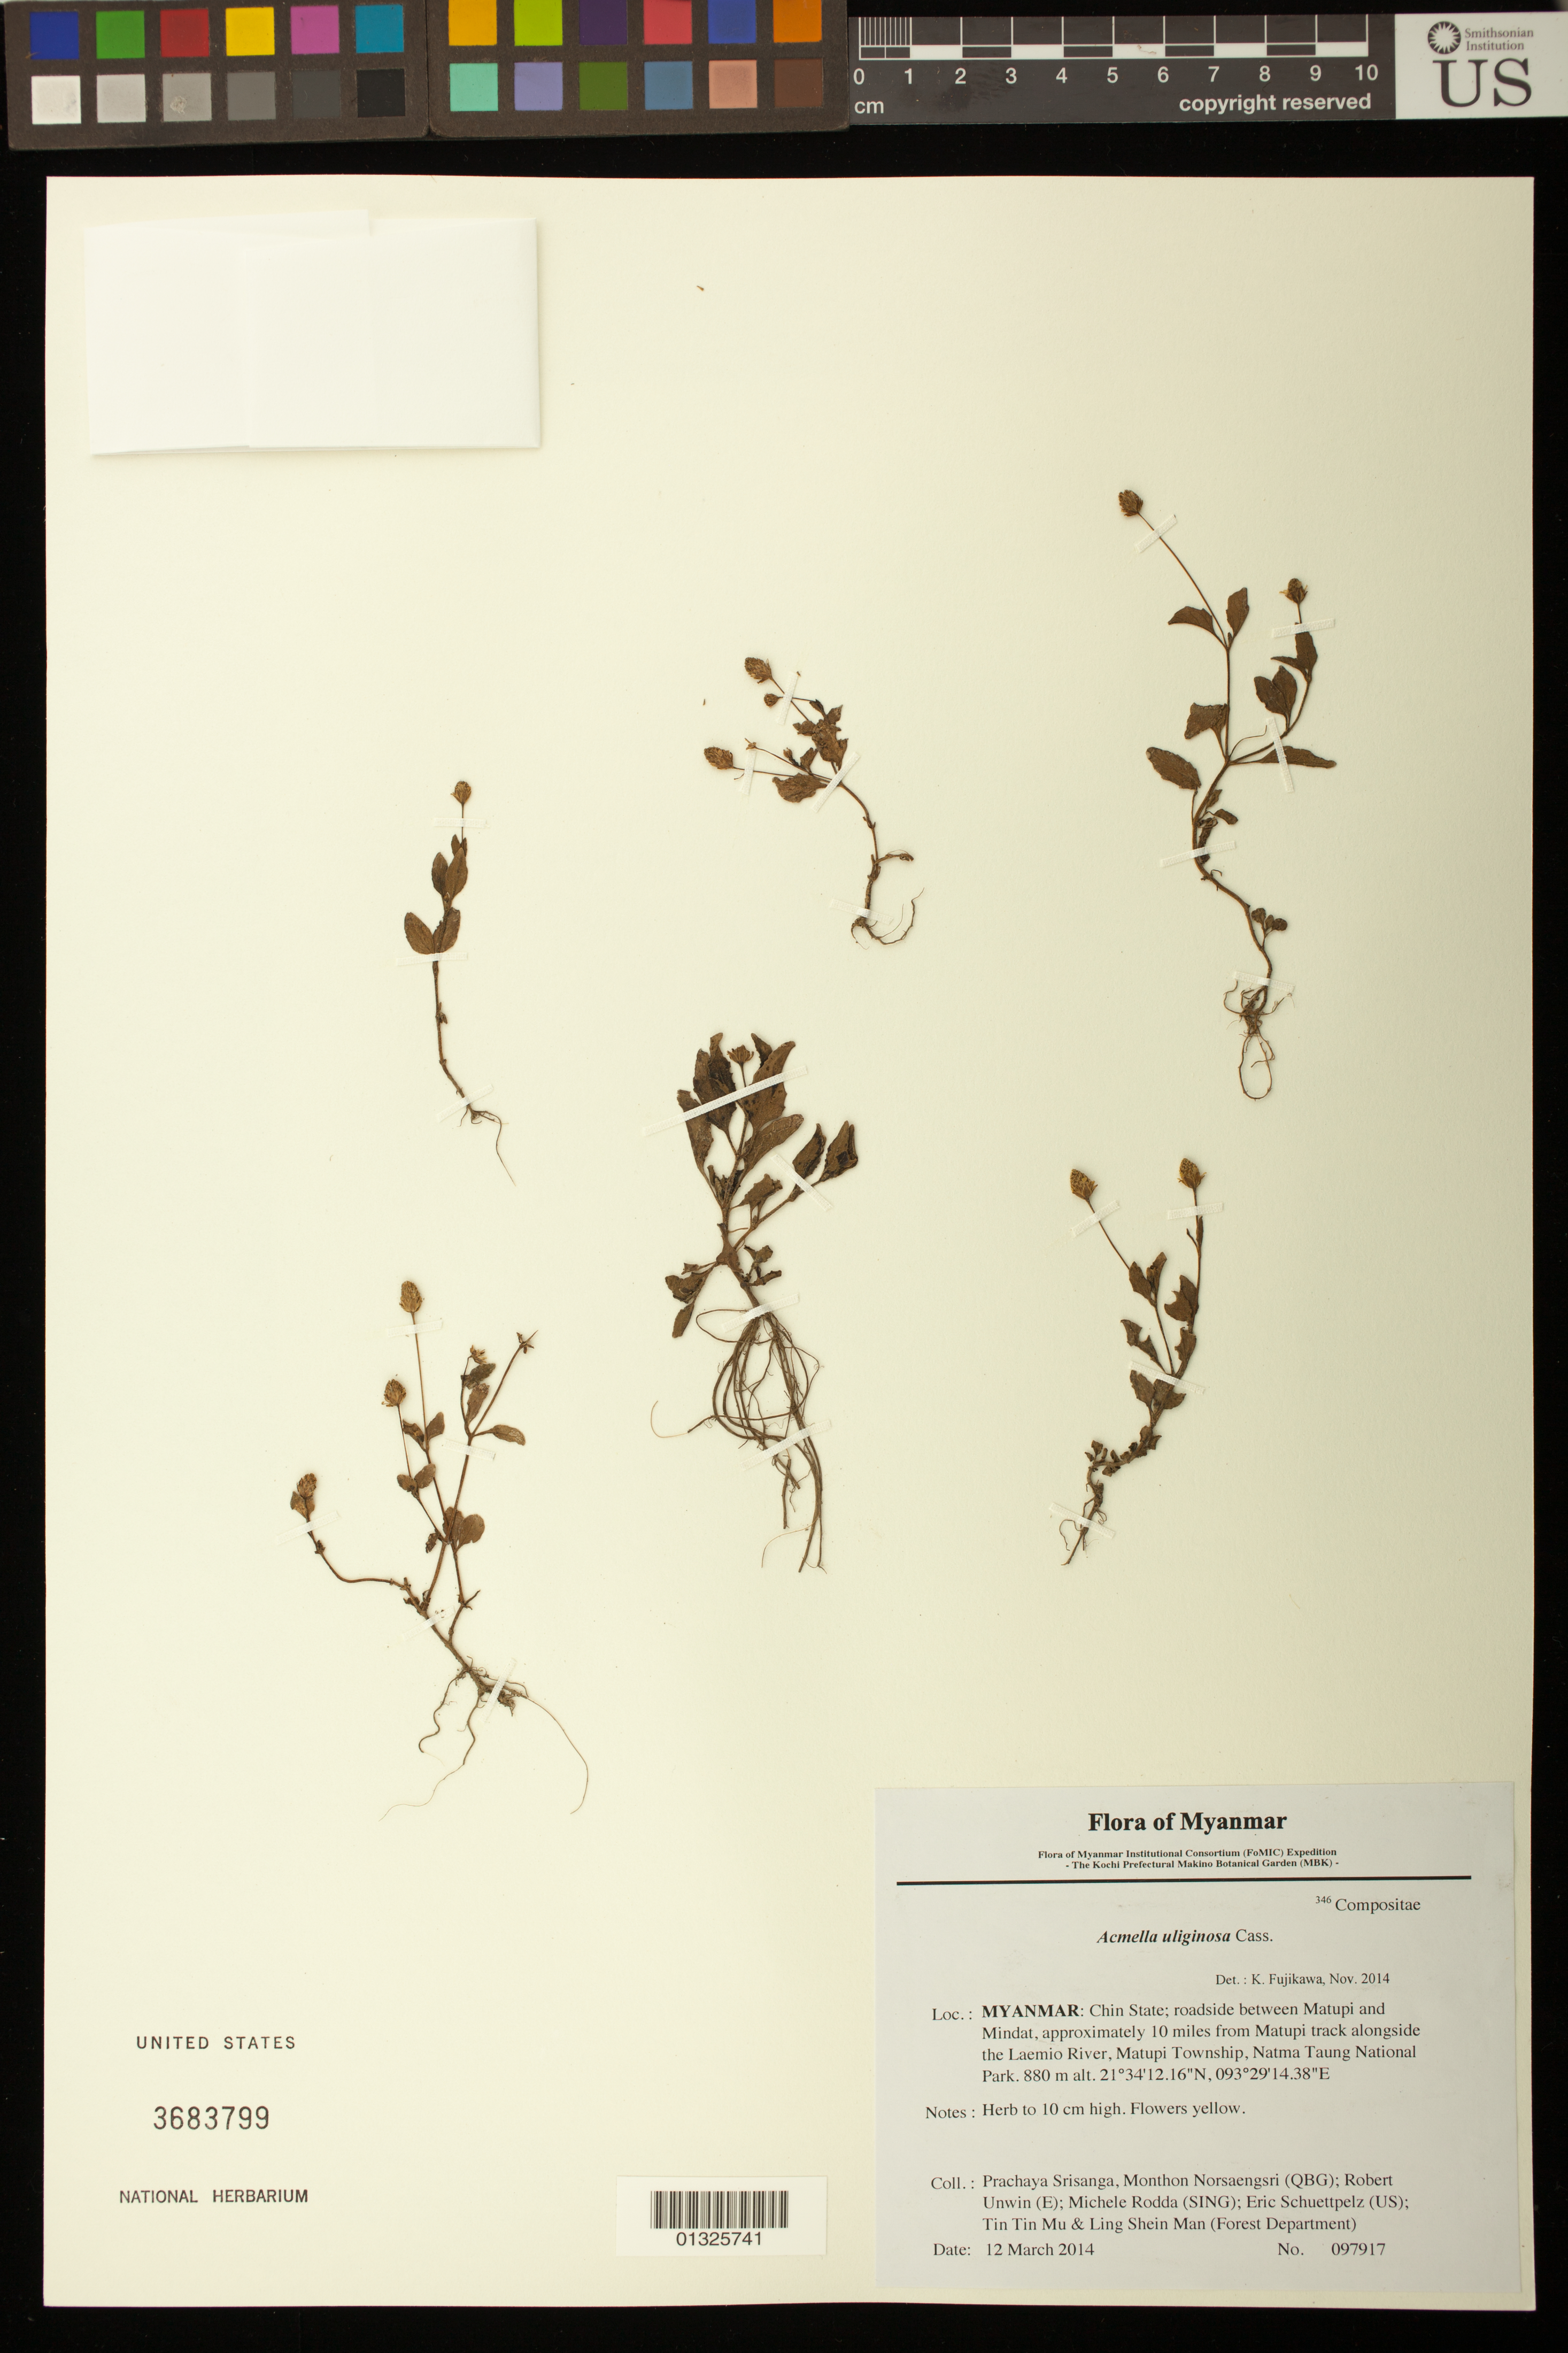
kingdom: Plantae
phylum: Tracheophyta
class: Magnoliopsida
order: Asterales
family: Asteraceae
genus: Acmella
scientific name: Acmella uliginosa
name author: (Sw.) Cass.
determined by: Fujikawa, Kazumi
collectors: P. Srisanga, M. Norsaengsri, R. Unwin, M. Rodda, E. Schuettpelz, Tin Tin Mu & Ling Shein Man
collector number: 97917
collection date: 2014-03-12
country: Myanmar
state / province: Chin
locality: Roadside between Matupi and Mindat, approximately 10 miles from Matupi track alongside the Laemio River, Matupi Township, Natma Taung National Park.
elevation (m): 880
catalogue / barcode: US 3683799